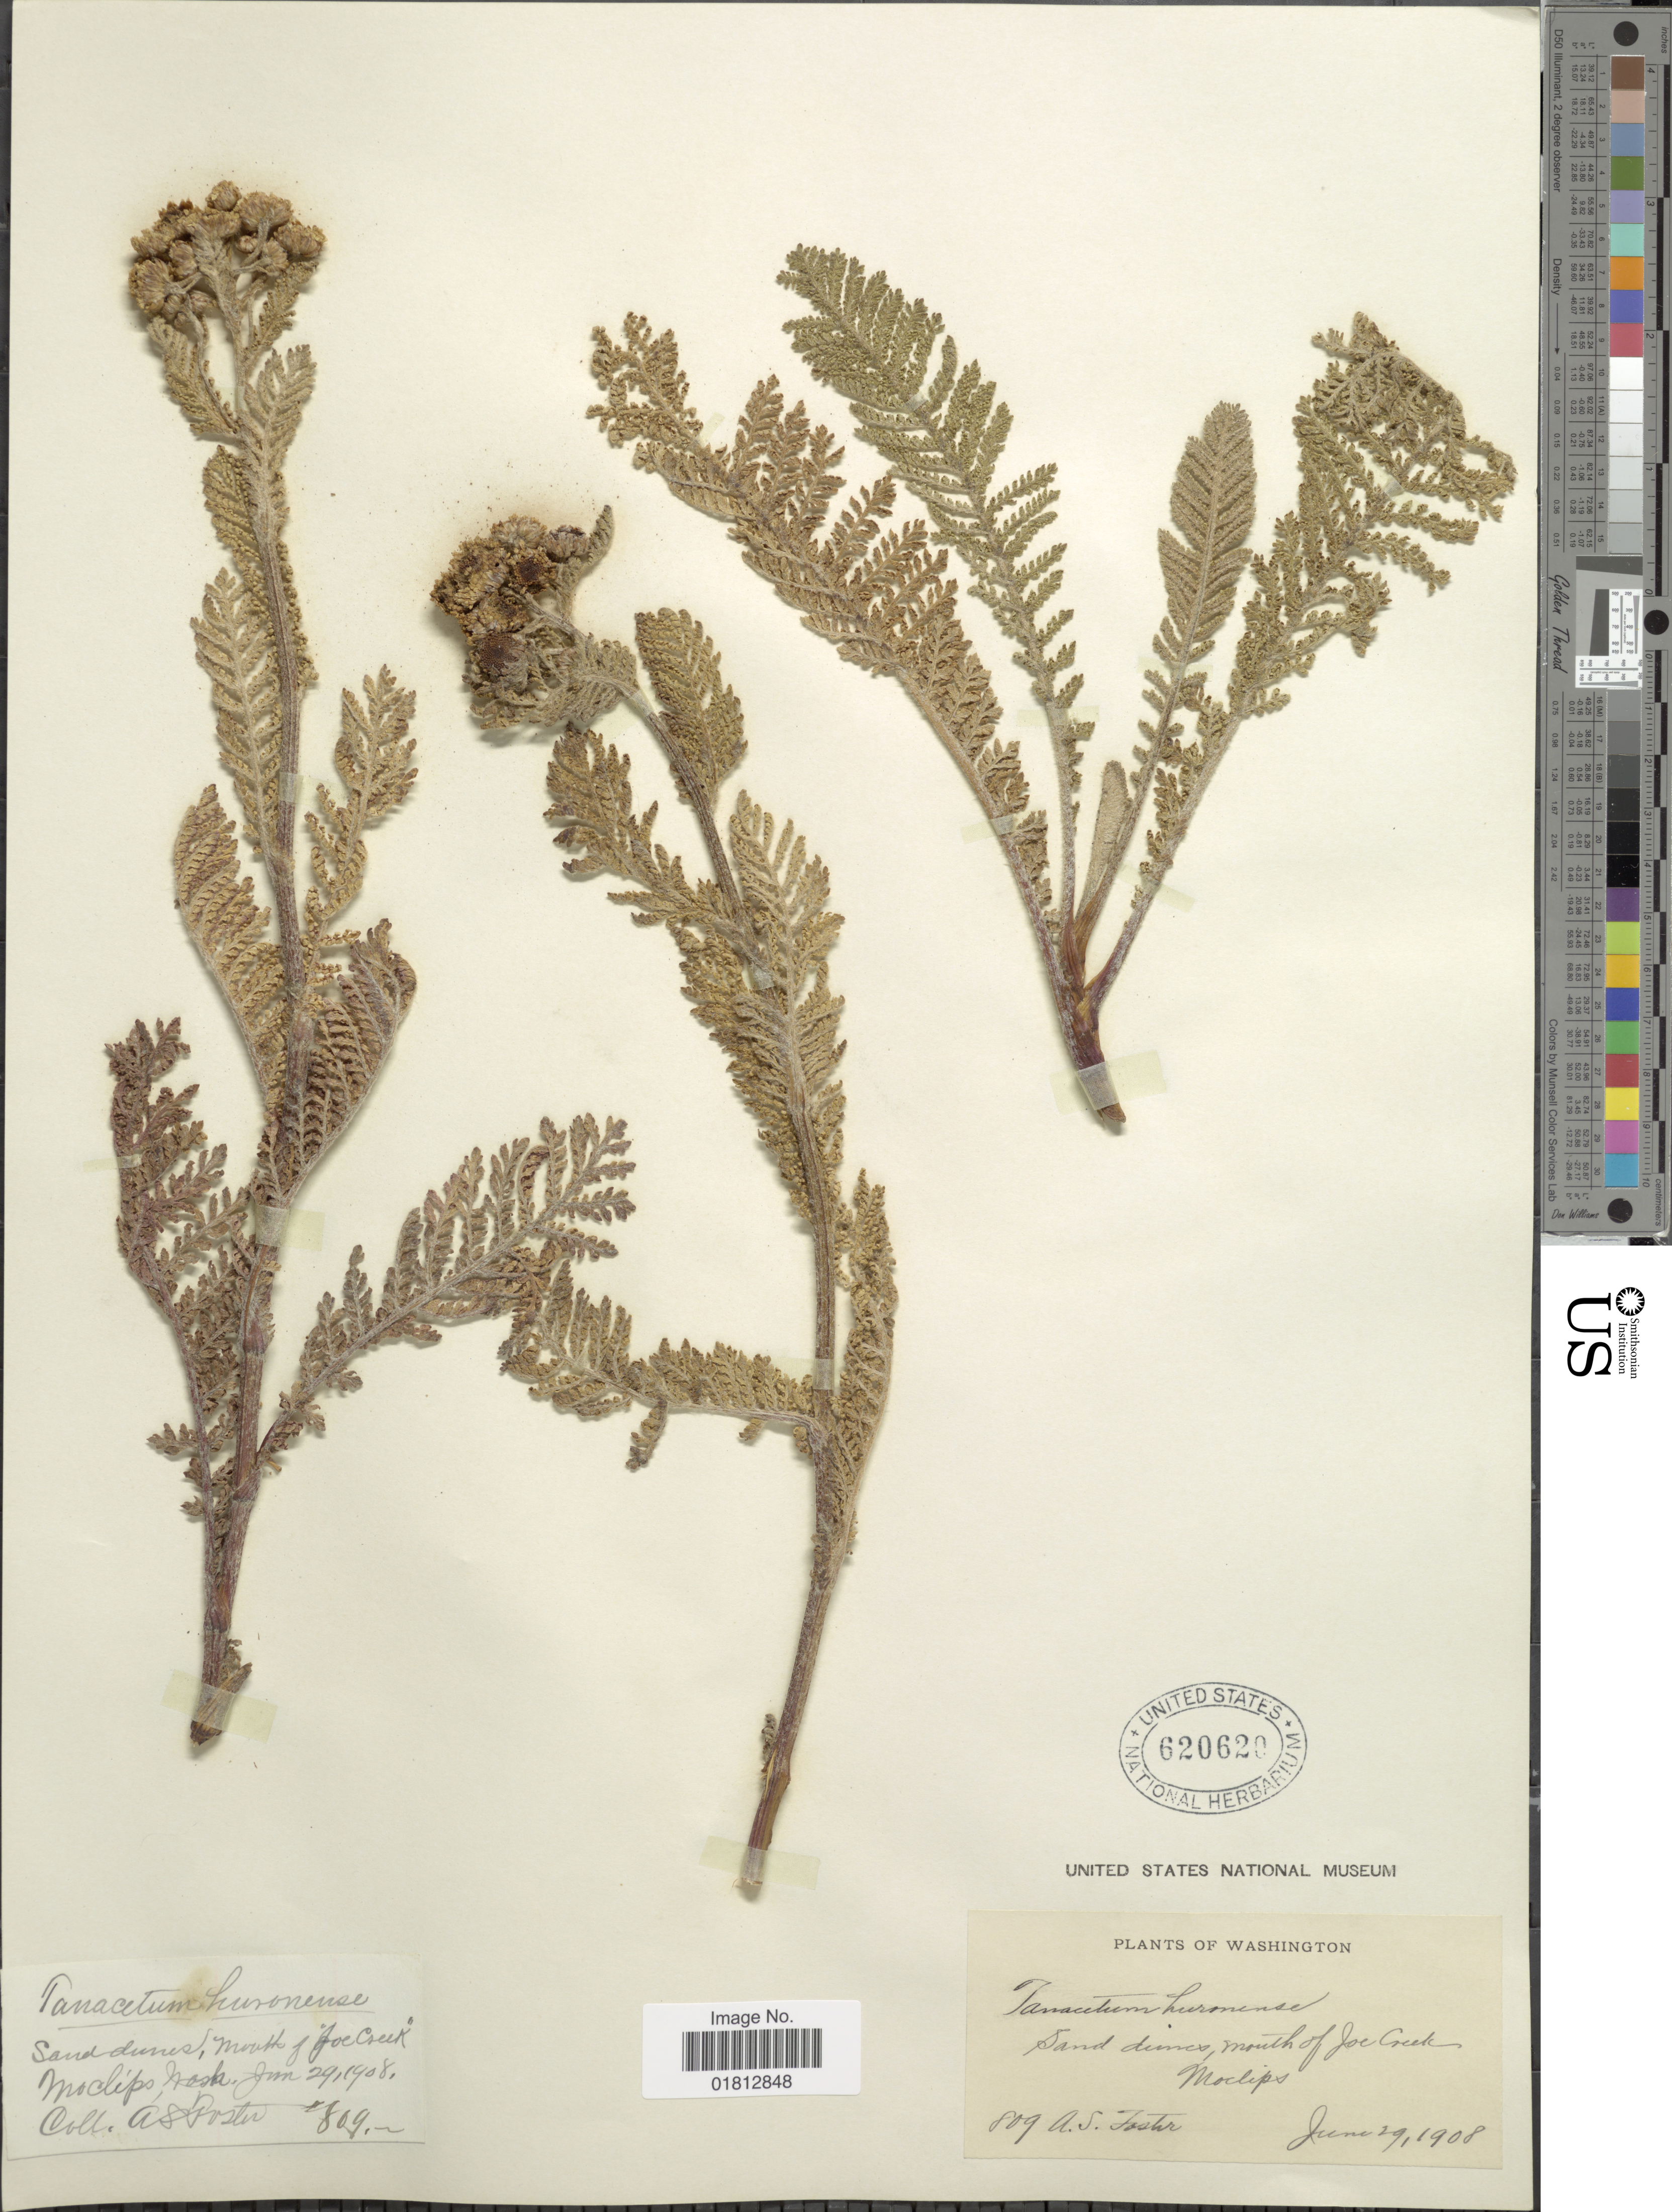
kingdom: Plantae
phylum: Tracheophyta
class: Magnoliopsida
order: Asterales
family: Asteraceae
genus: Tanacetum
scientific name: Tanacetum douglasii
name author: DC.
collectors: A. S. Foster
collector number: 809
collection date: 1908-06-29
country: United States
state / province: Washington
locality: Mouth of Joe Creek, Moclips, Wash.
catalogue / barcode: US 620620